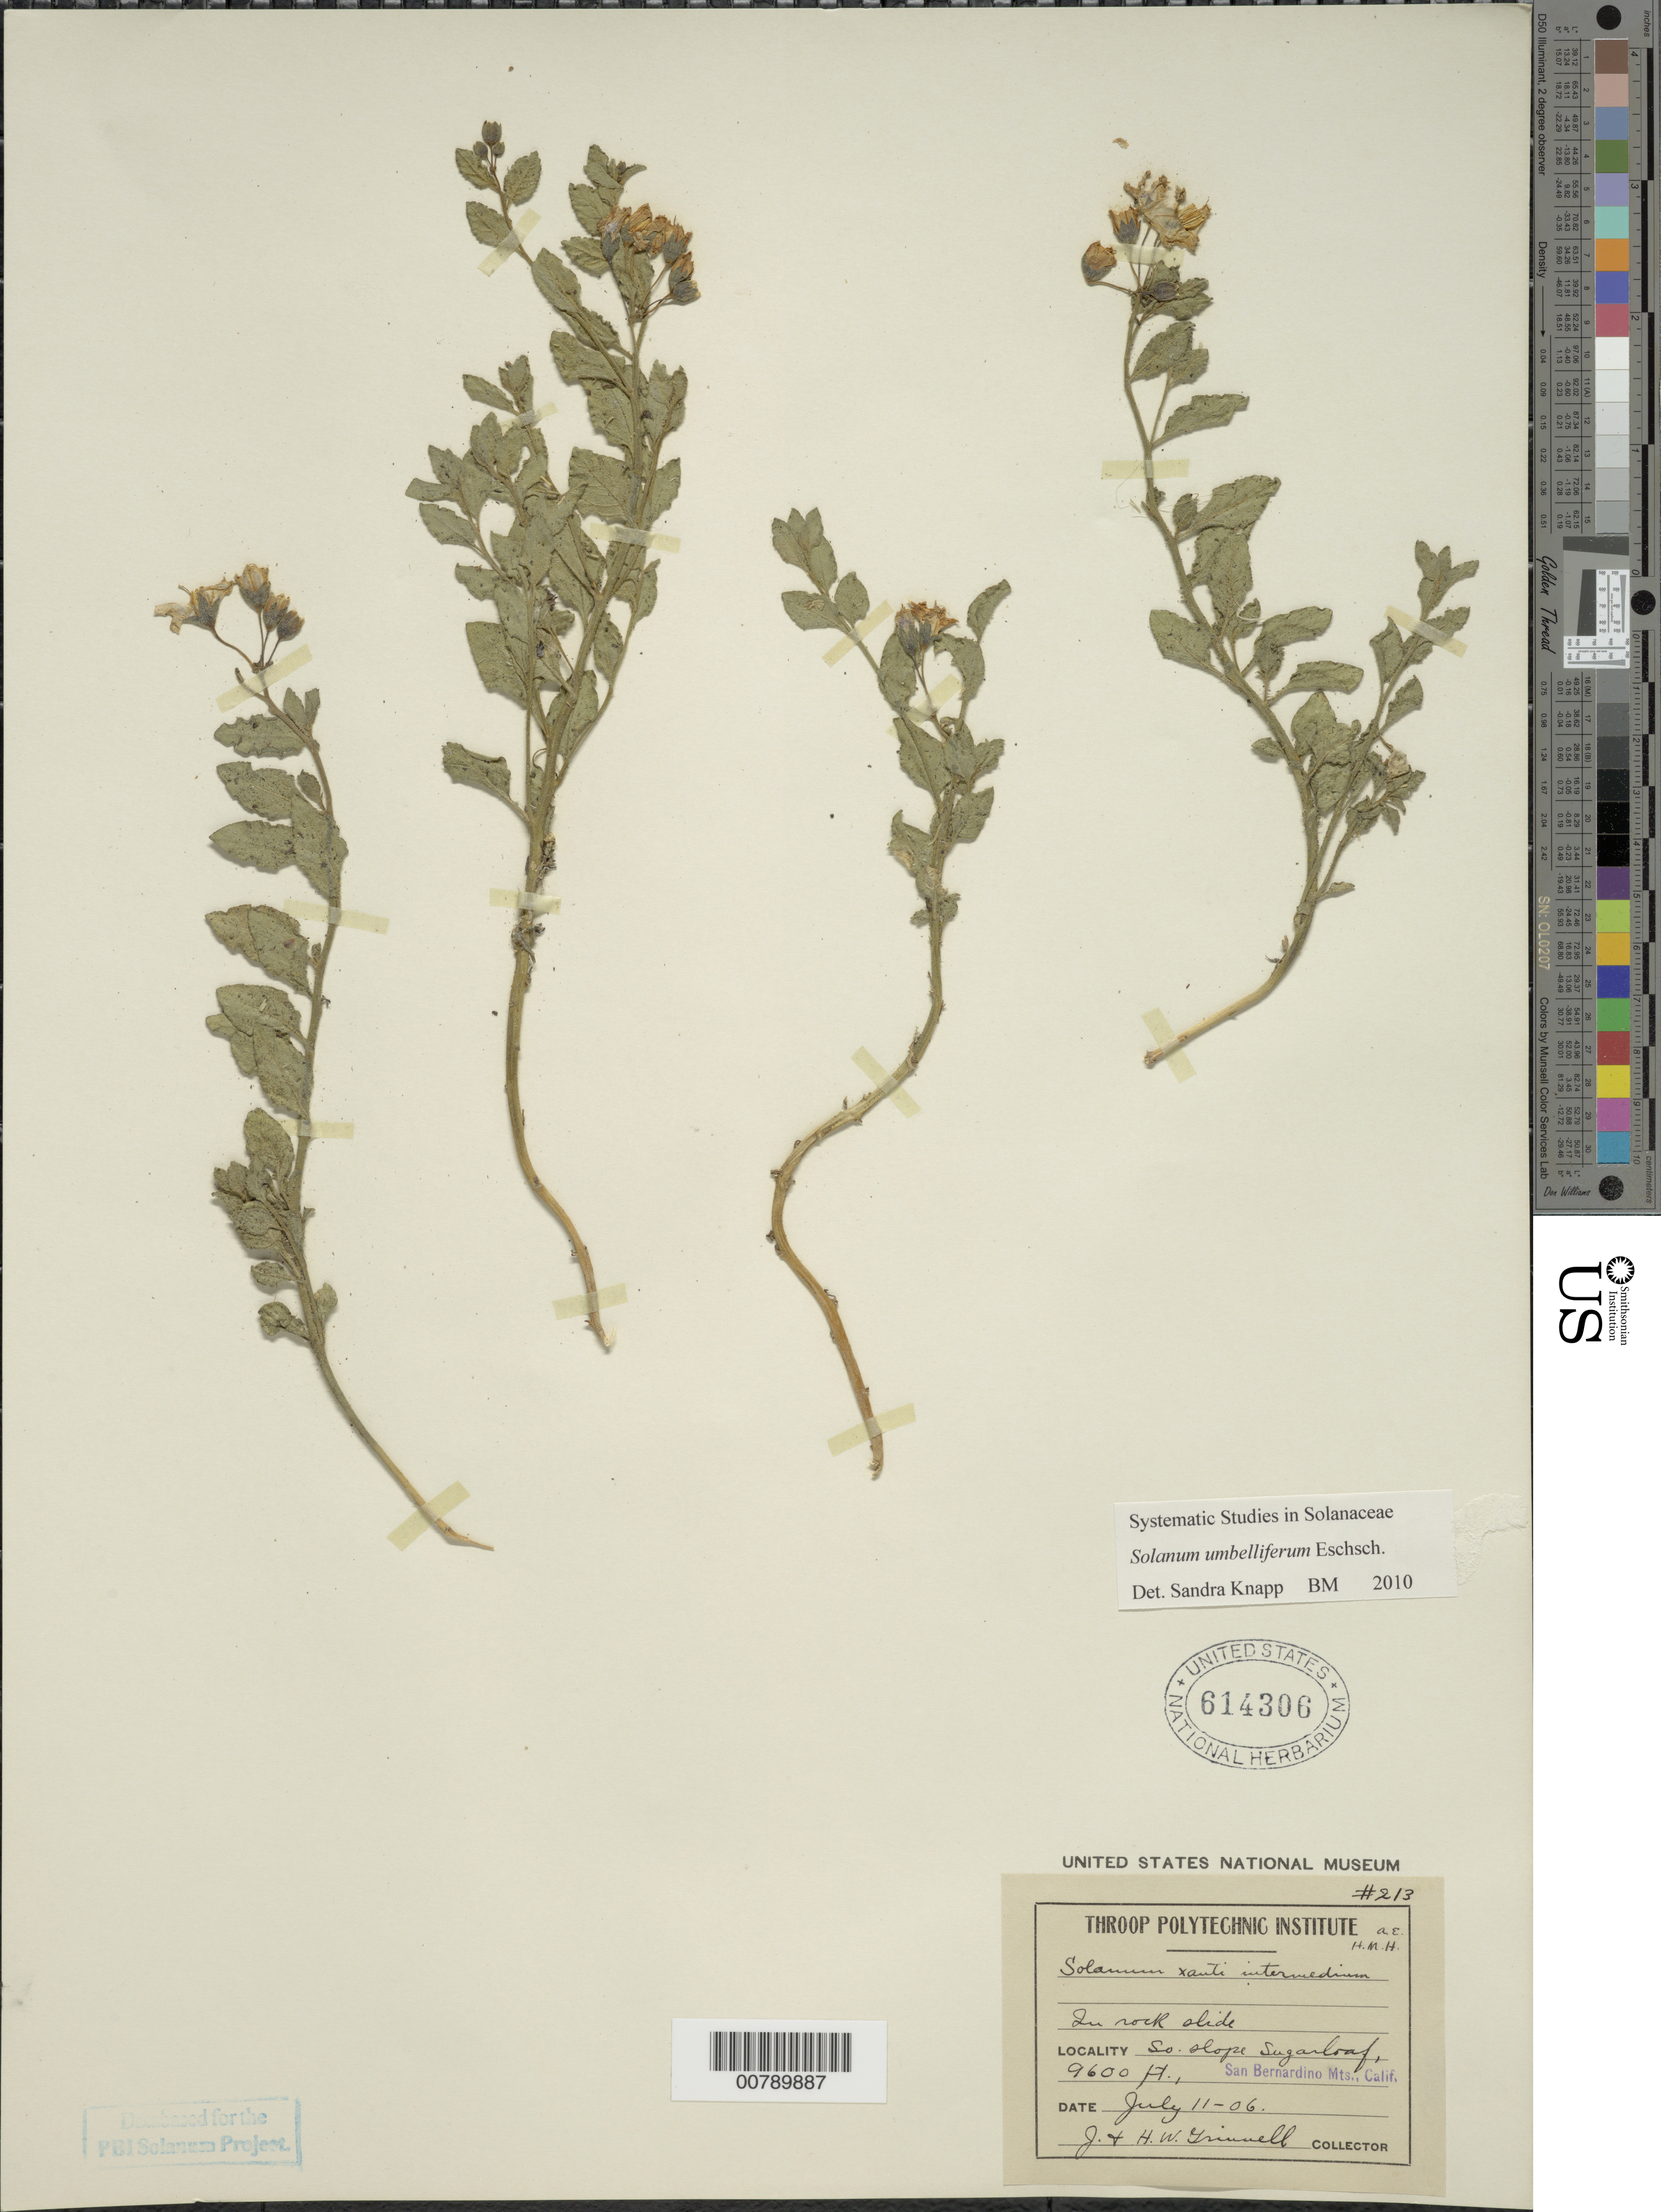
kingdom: Plantae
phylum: Tracheophyta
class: Magnoliopsida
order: Solanales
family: Solanaceae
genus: Solanum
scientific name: Solanum umbelliferum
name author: Eschsch.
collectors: J. Grinnell & H. Grinnell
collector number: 213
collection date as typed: Transcribed d/m/y: 11/7/6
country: United States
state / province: California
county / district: San Bernardino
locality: So. slope Sugarloaf, San Bernardino Mts.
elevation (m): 2926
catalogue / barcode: US 614306